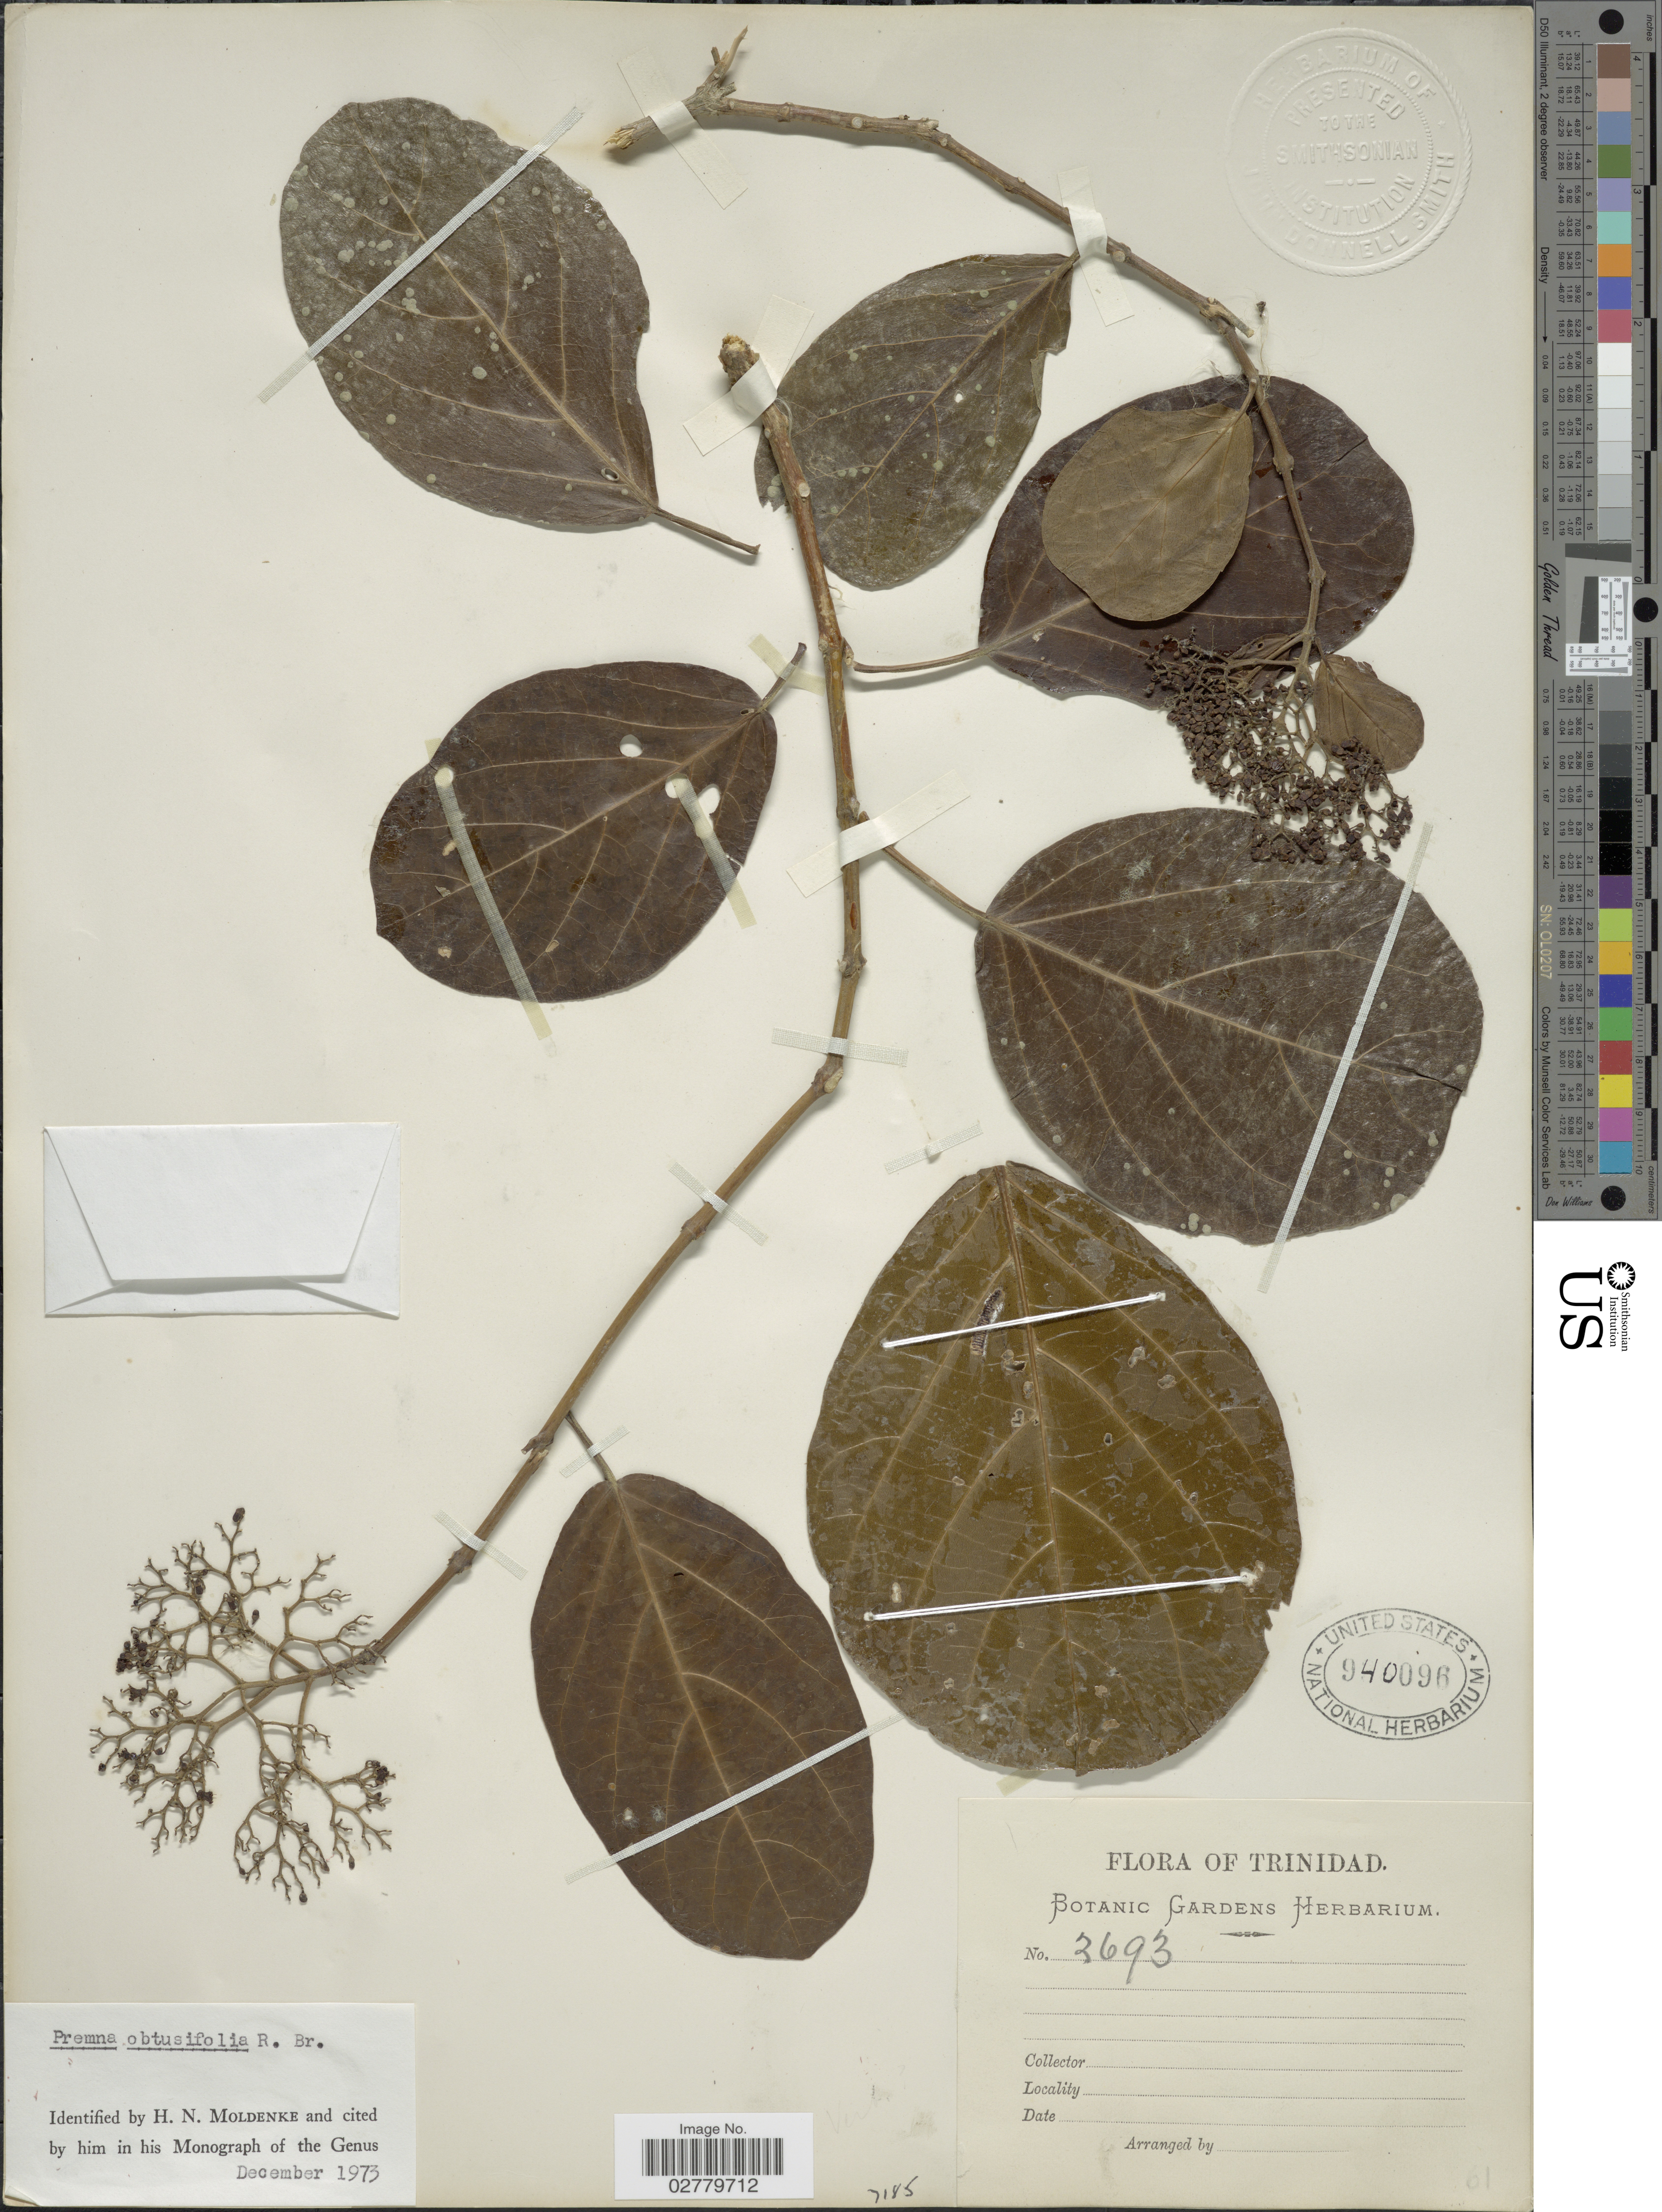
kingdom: Plantae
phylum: Tracheophyta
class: Magnoliopsida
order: Lamiales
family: Lamiaceae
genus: Premna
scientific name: Premna obtusifolia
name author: R. Br.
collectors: ex herb. Botanic Gardens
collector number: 3693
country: Trinidad and Tobago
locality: Trinidad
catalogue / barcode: US 940096